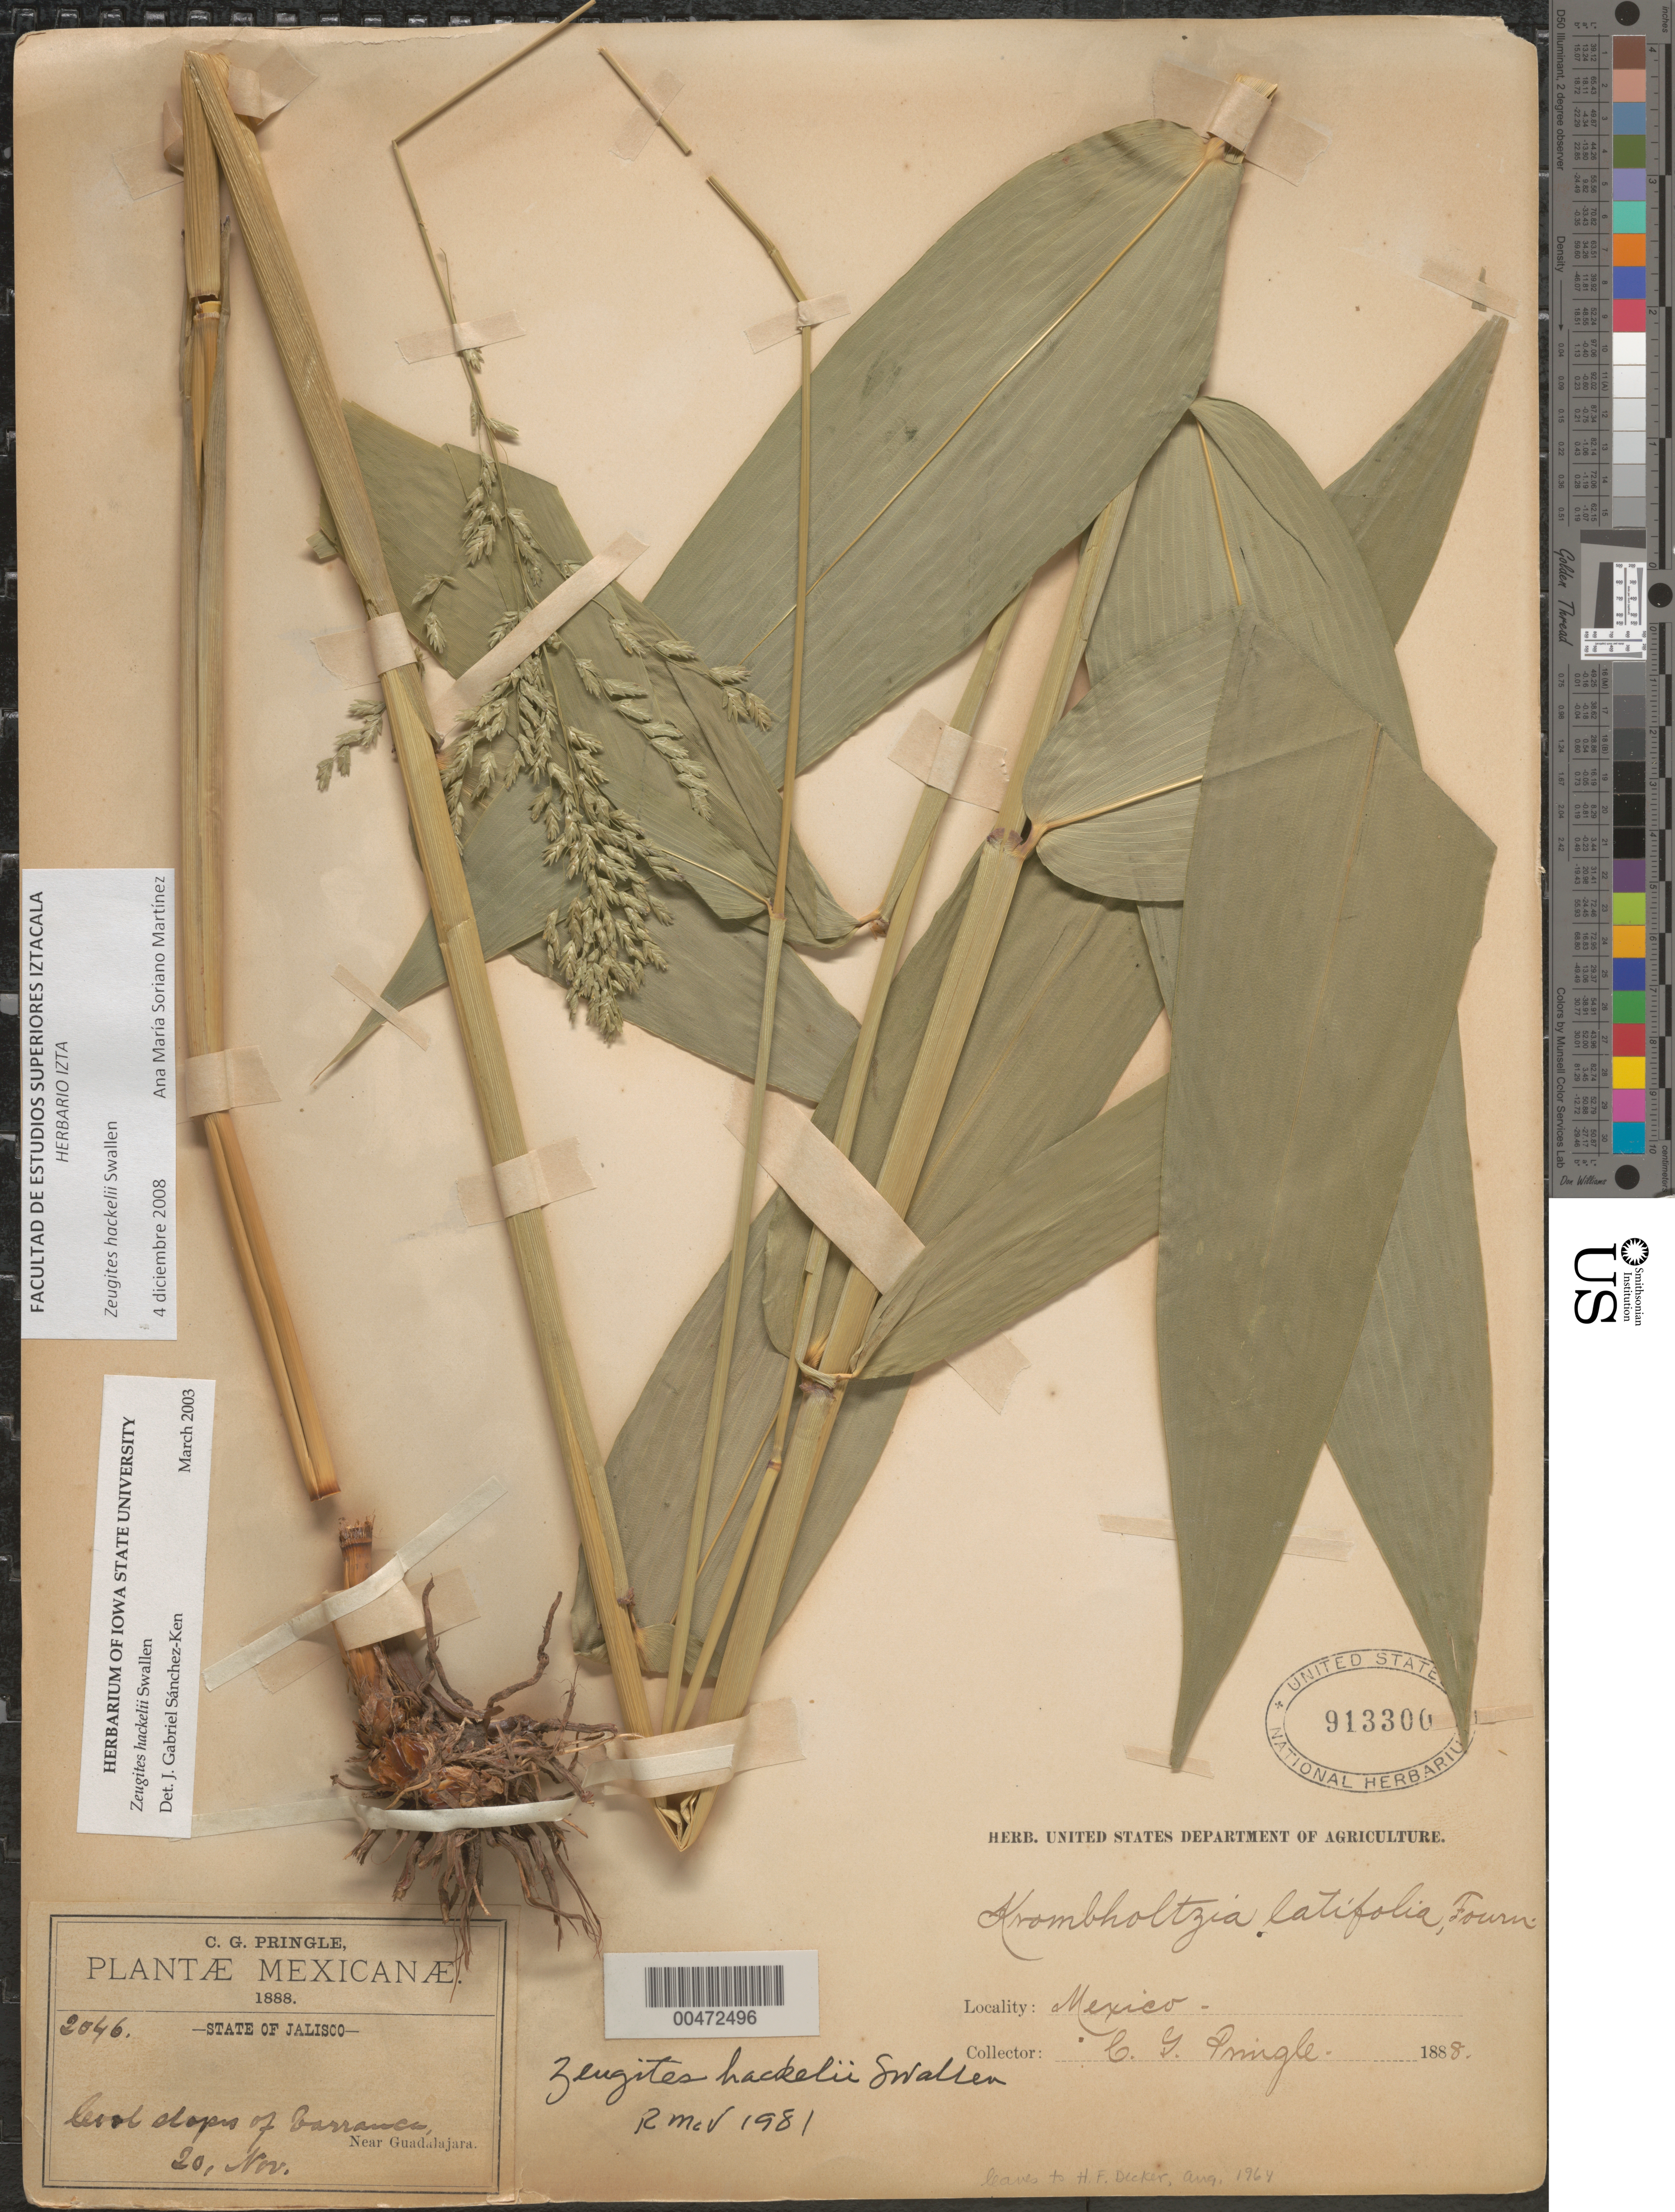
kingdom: Plantae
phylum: Tracheophyta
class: Liliopsida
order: Poales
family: Poaceae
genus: Zeugites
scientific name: Zeugites latifolius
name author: (E. Fourn.) Hemsl.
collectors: C. G. Pringle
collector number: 2046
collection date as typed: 20 Nov 1888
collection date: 1888-11-20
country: Mexico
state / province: Jalisco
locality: Near Guadalajara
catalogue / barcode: US 913300